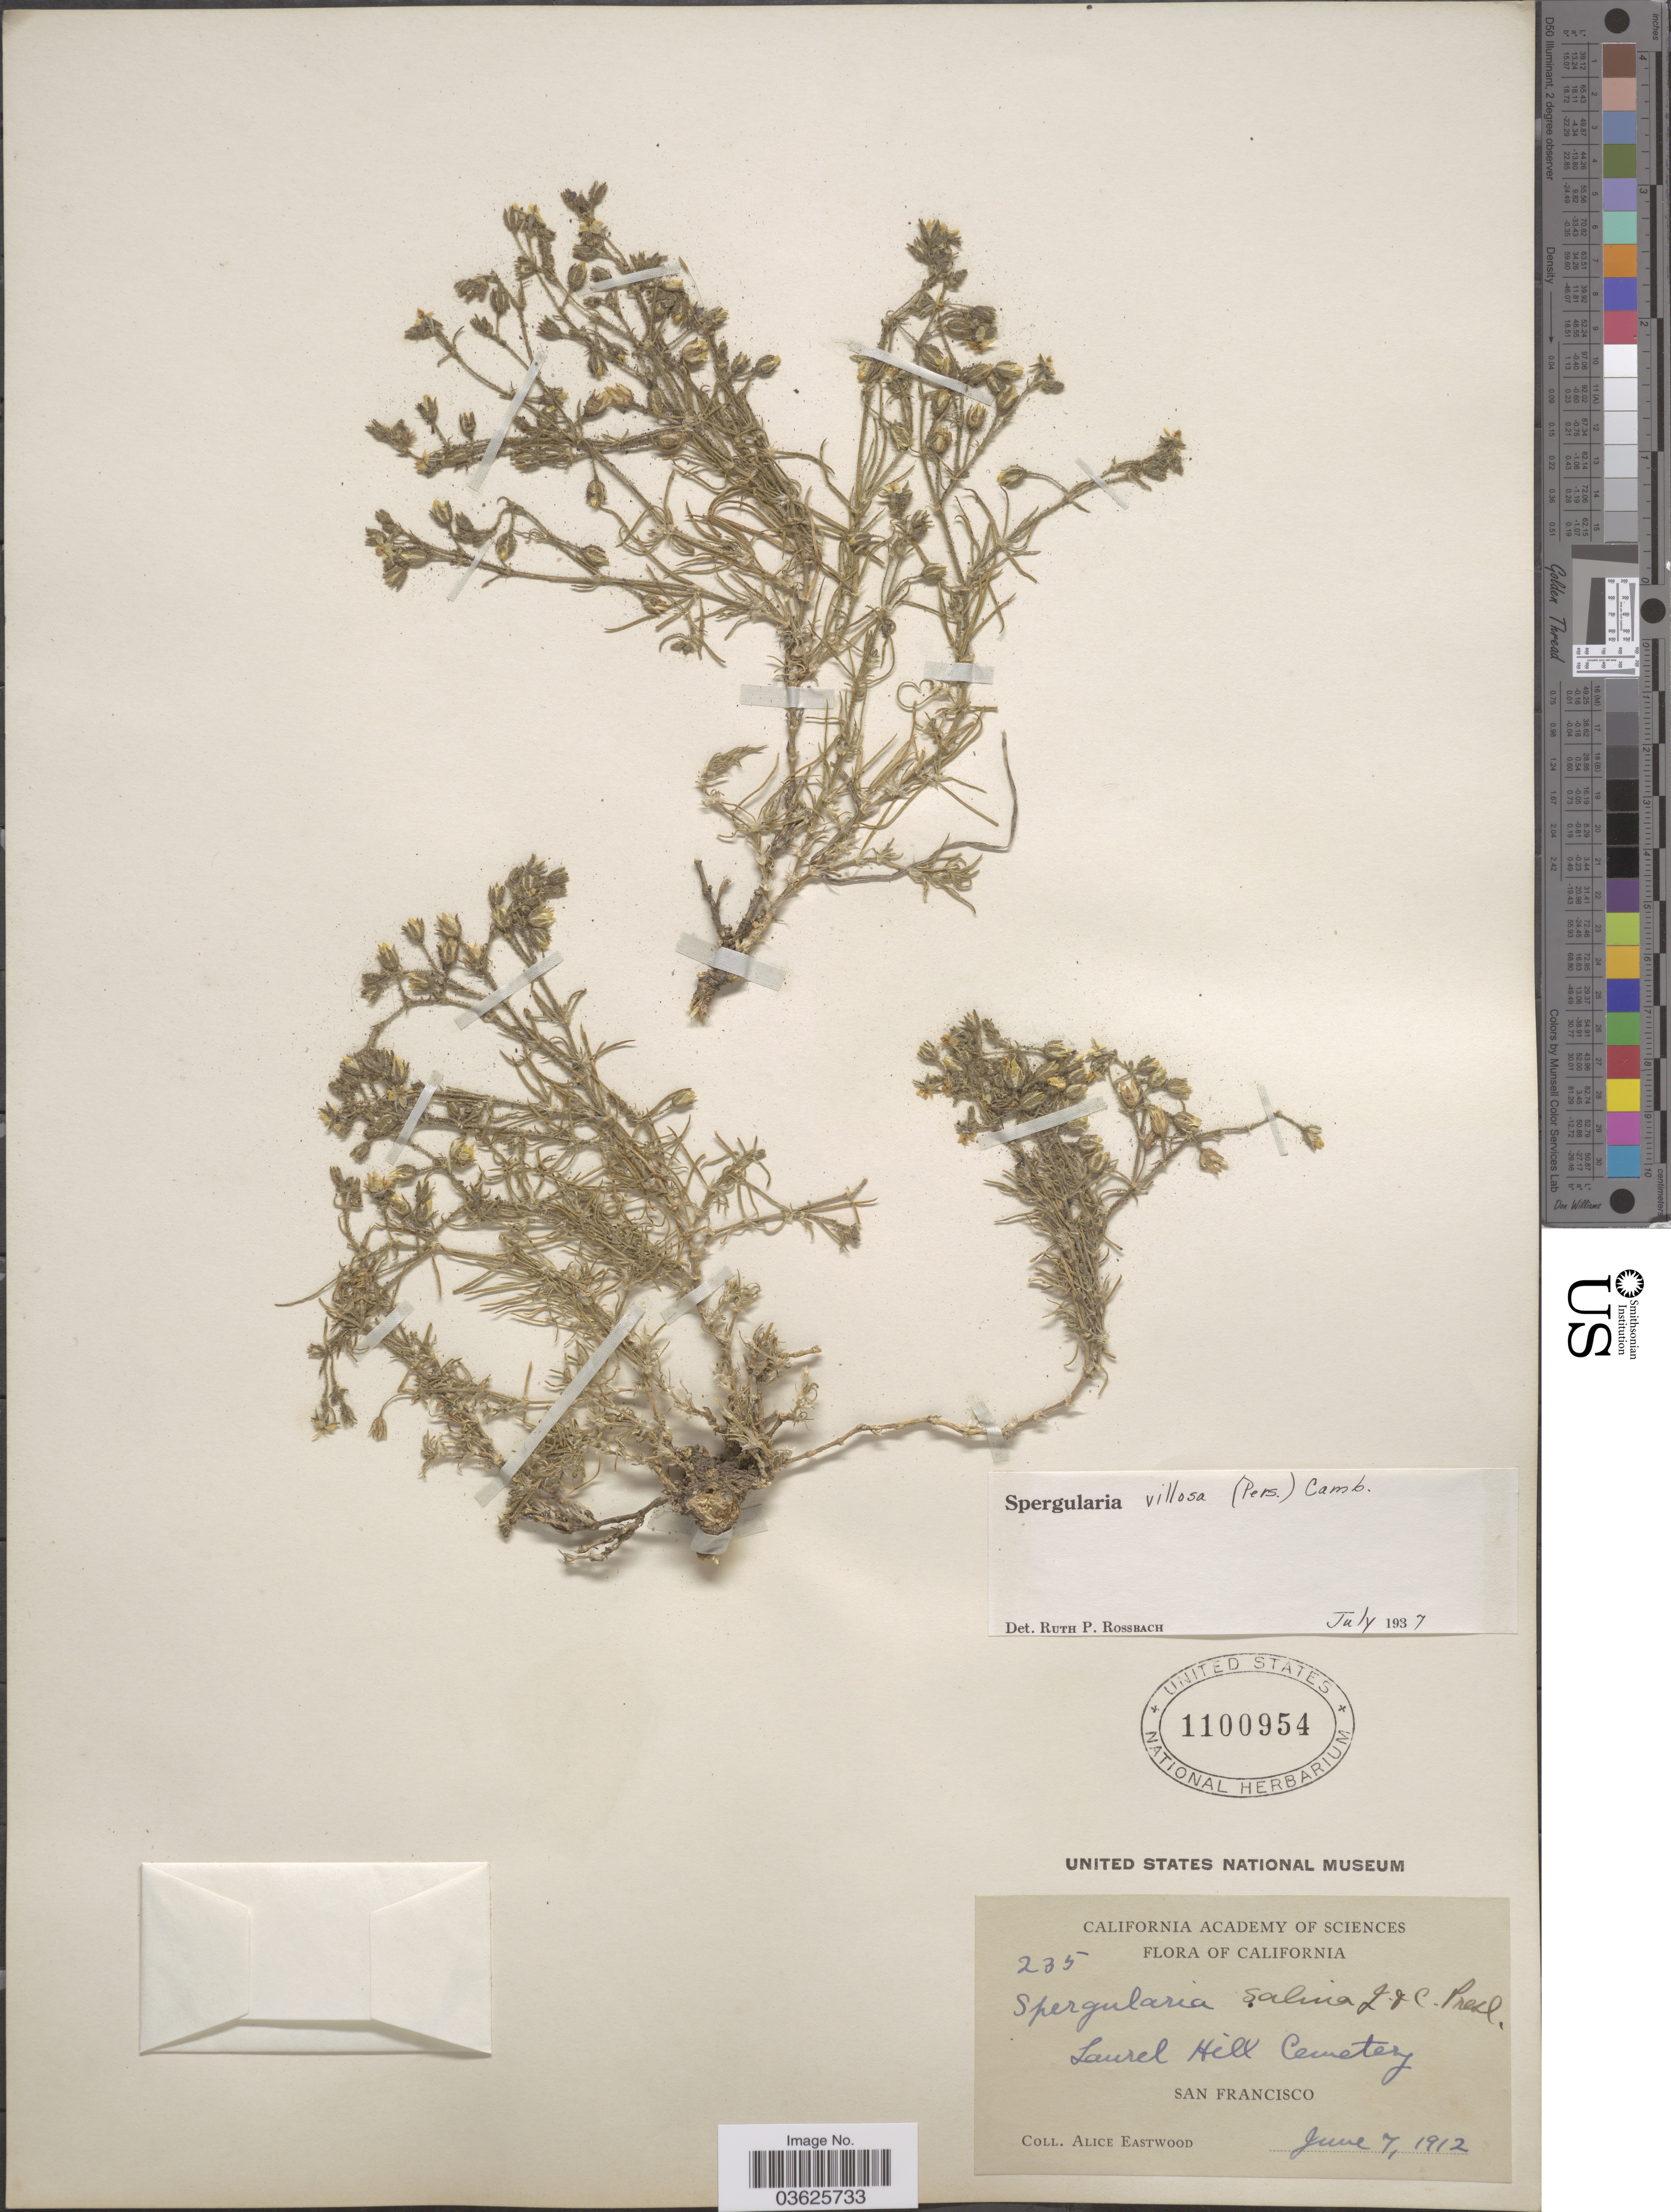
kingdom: Plantae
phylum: Tracheophyta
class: Magnoliopsida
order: Caryophyllales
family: Caryophyllaceae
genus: Spergularia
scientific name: Spergularia villosa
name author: (Pers.) Cambess.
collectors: A. Eastwood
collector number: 235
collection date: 1912-06-07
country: United States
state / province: California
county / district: San Francisco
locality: Laurel Hill Cemetry. San Francisco.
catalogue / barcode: US 1100954